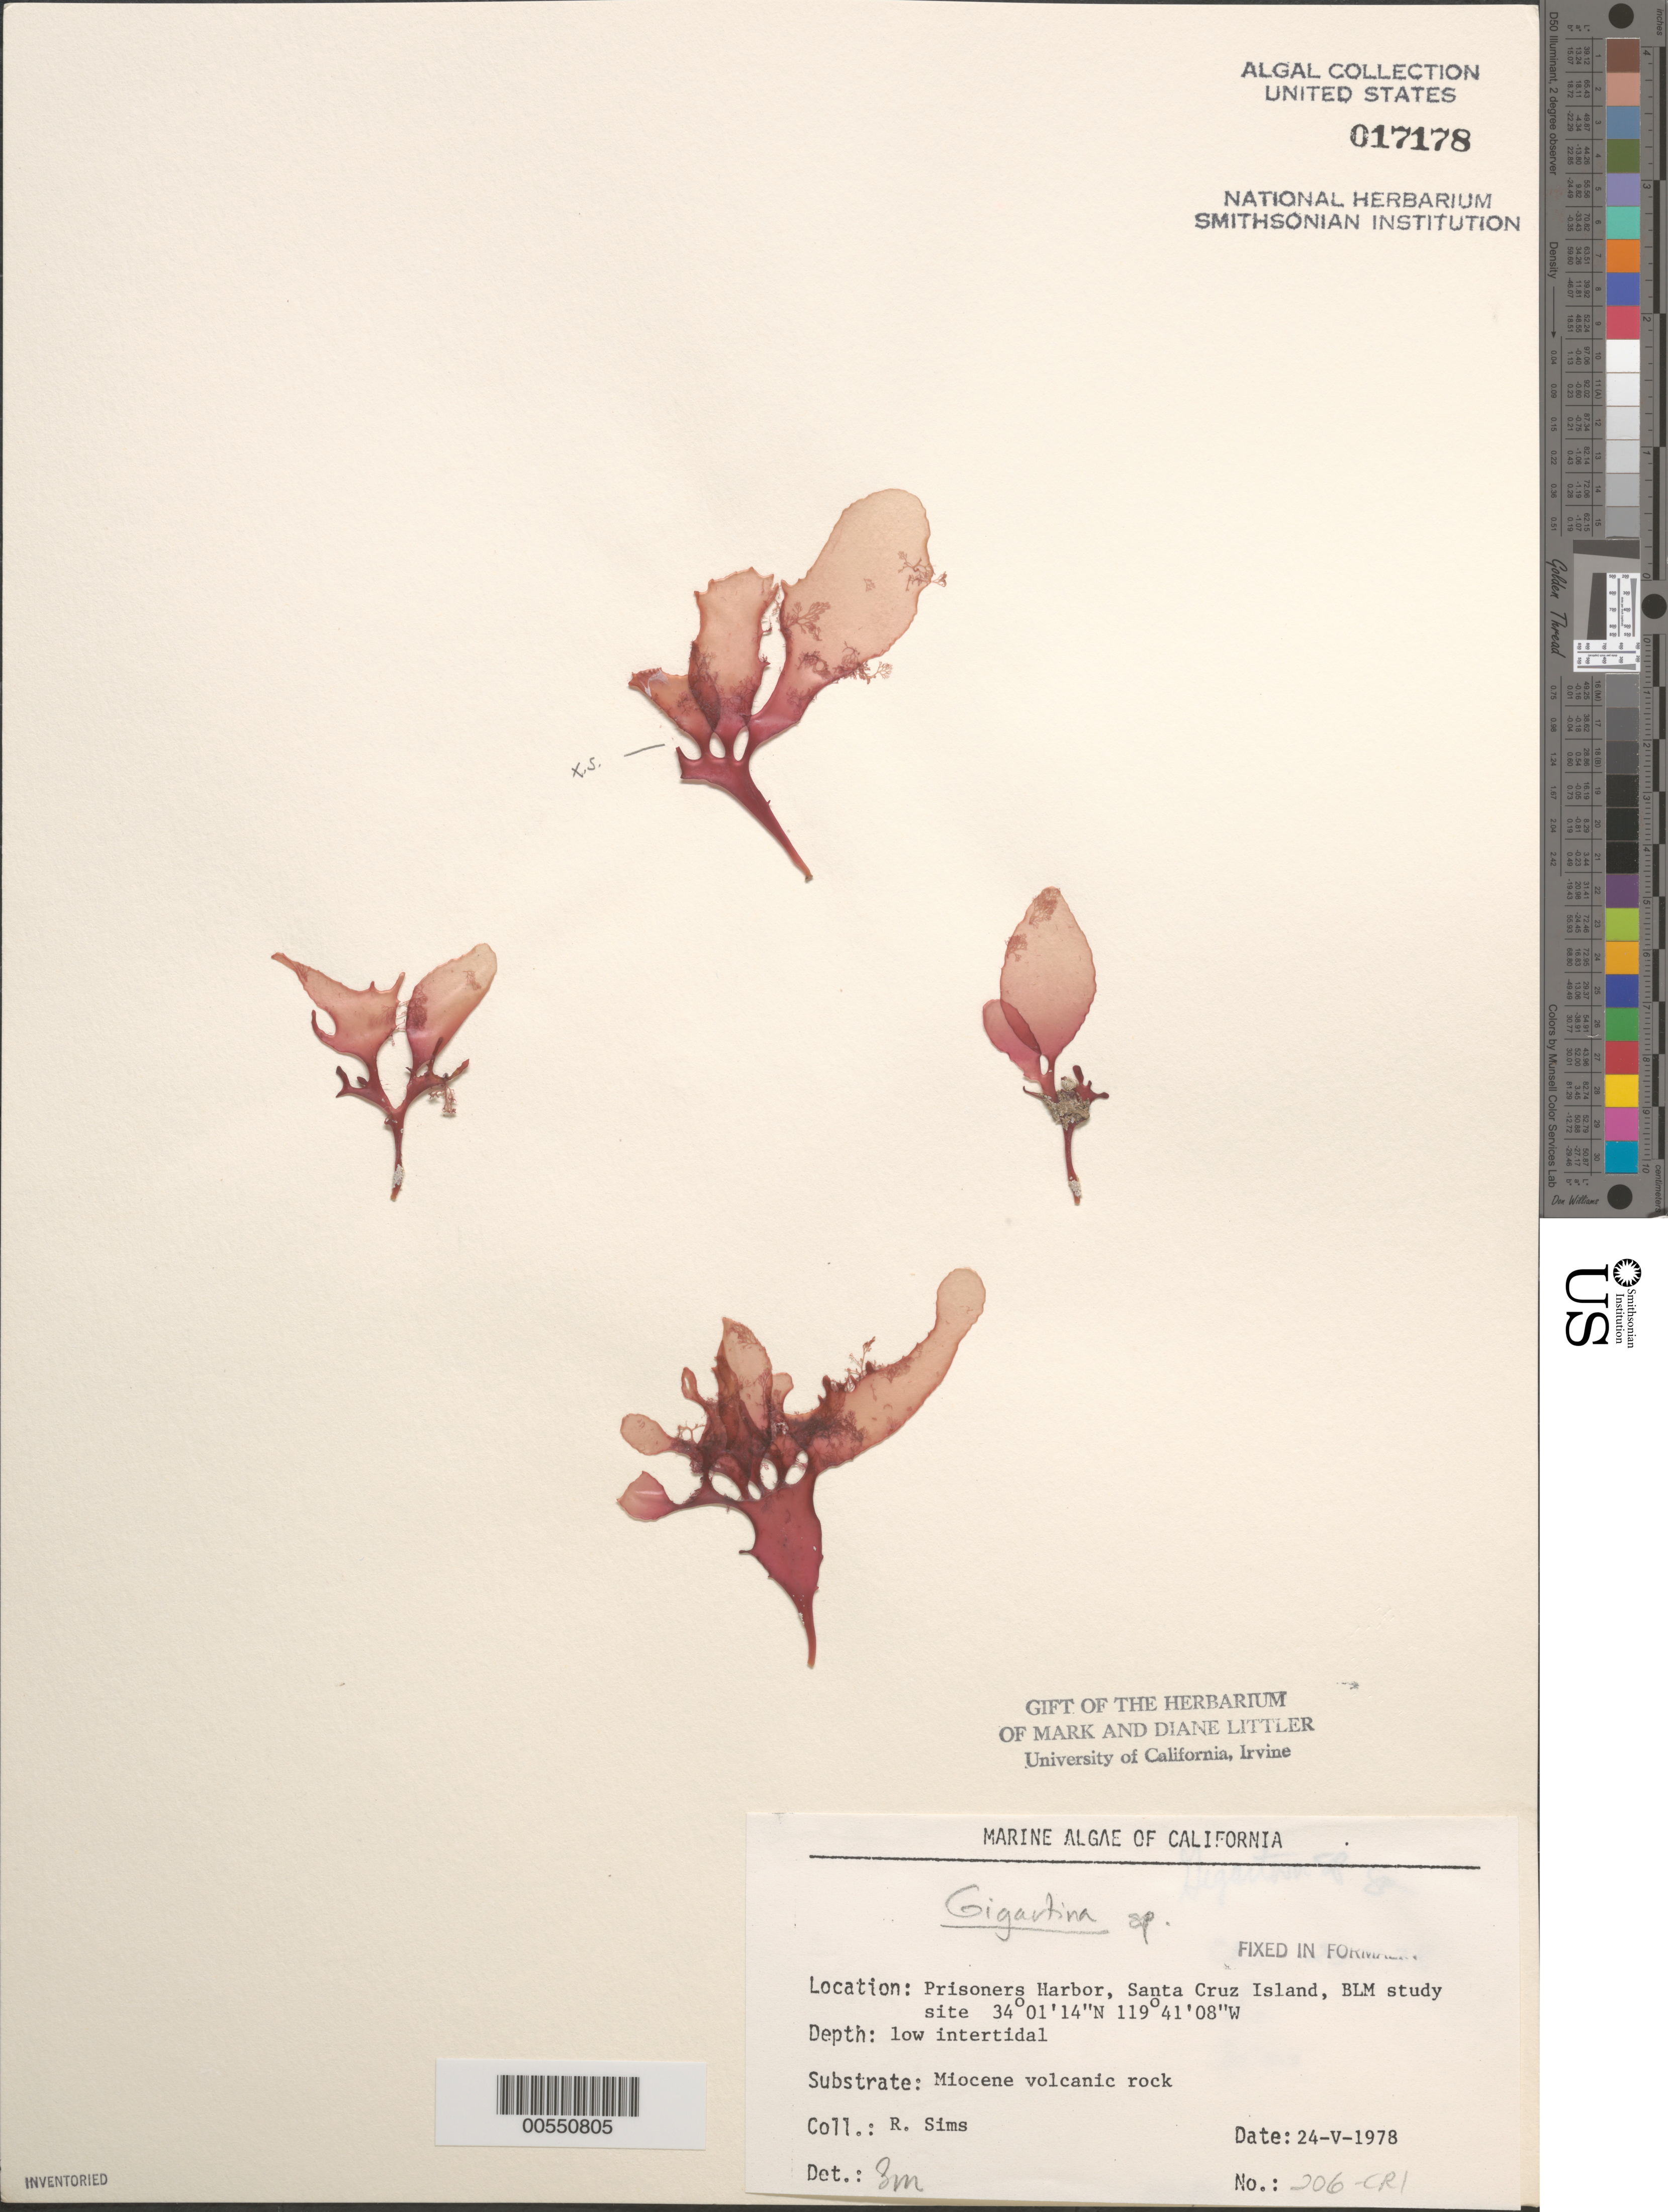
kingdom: Plantae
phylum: Rhodophyta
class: Florideophyceae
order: Gigartinales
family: Gigartinaceae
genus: Gigartina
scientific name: Gigartina sp.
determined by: Murray, S. N.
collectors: R. H. Sims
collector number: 206-cri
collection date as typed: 24 May 1978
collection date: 1978-05-24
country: United States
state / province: California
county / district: Santa Barbara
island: Santa Cruz Island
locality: Prisoners Harbor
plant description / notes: BLM-SOCALBIGHT Rocky Intertidal Survey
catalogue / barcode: US 17178